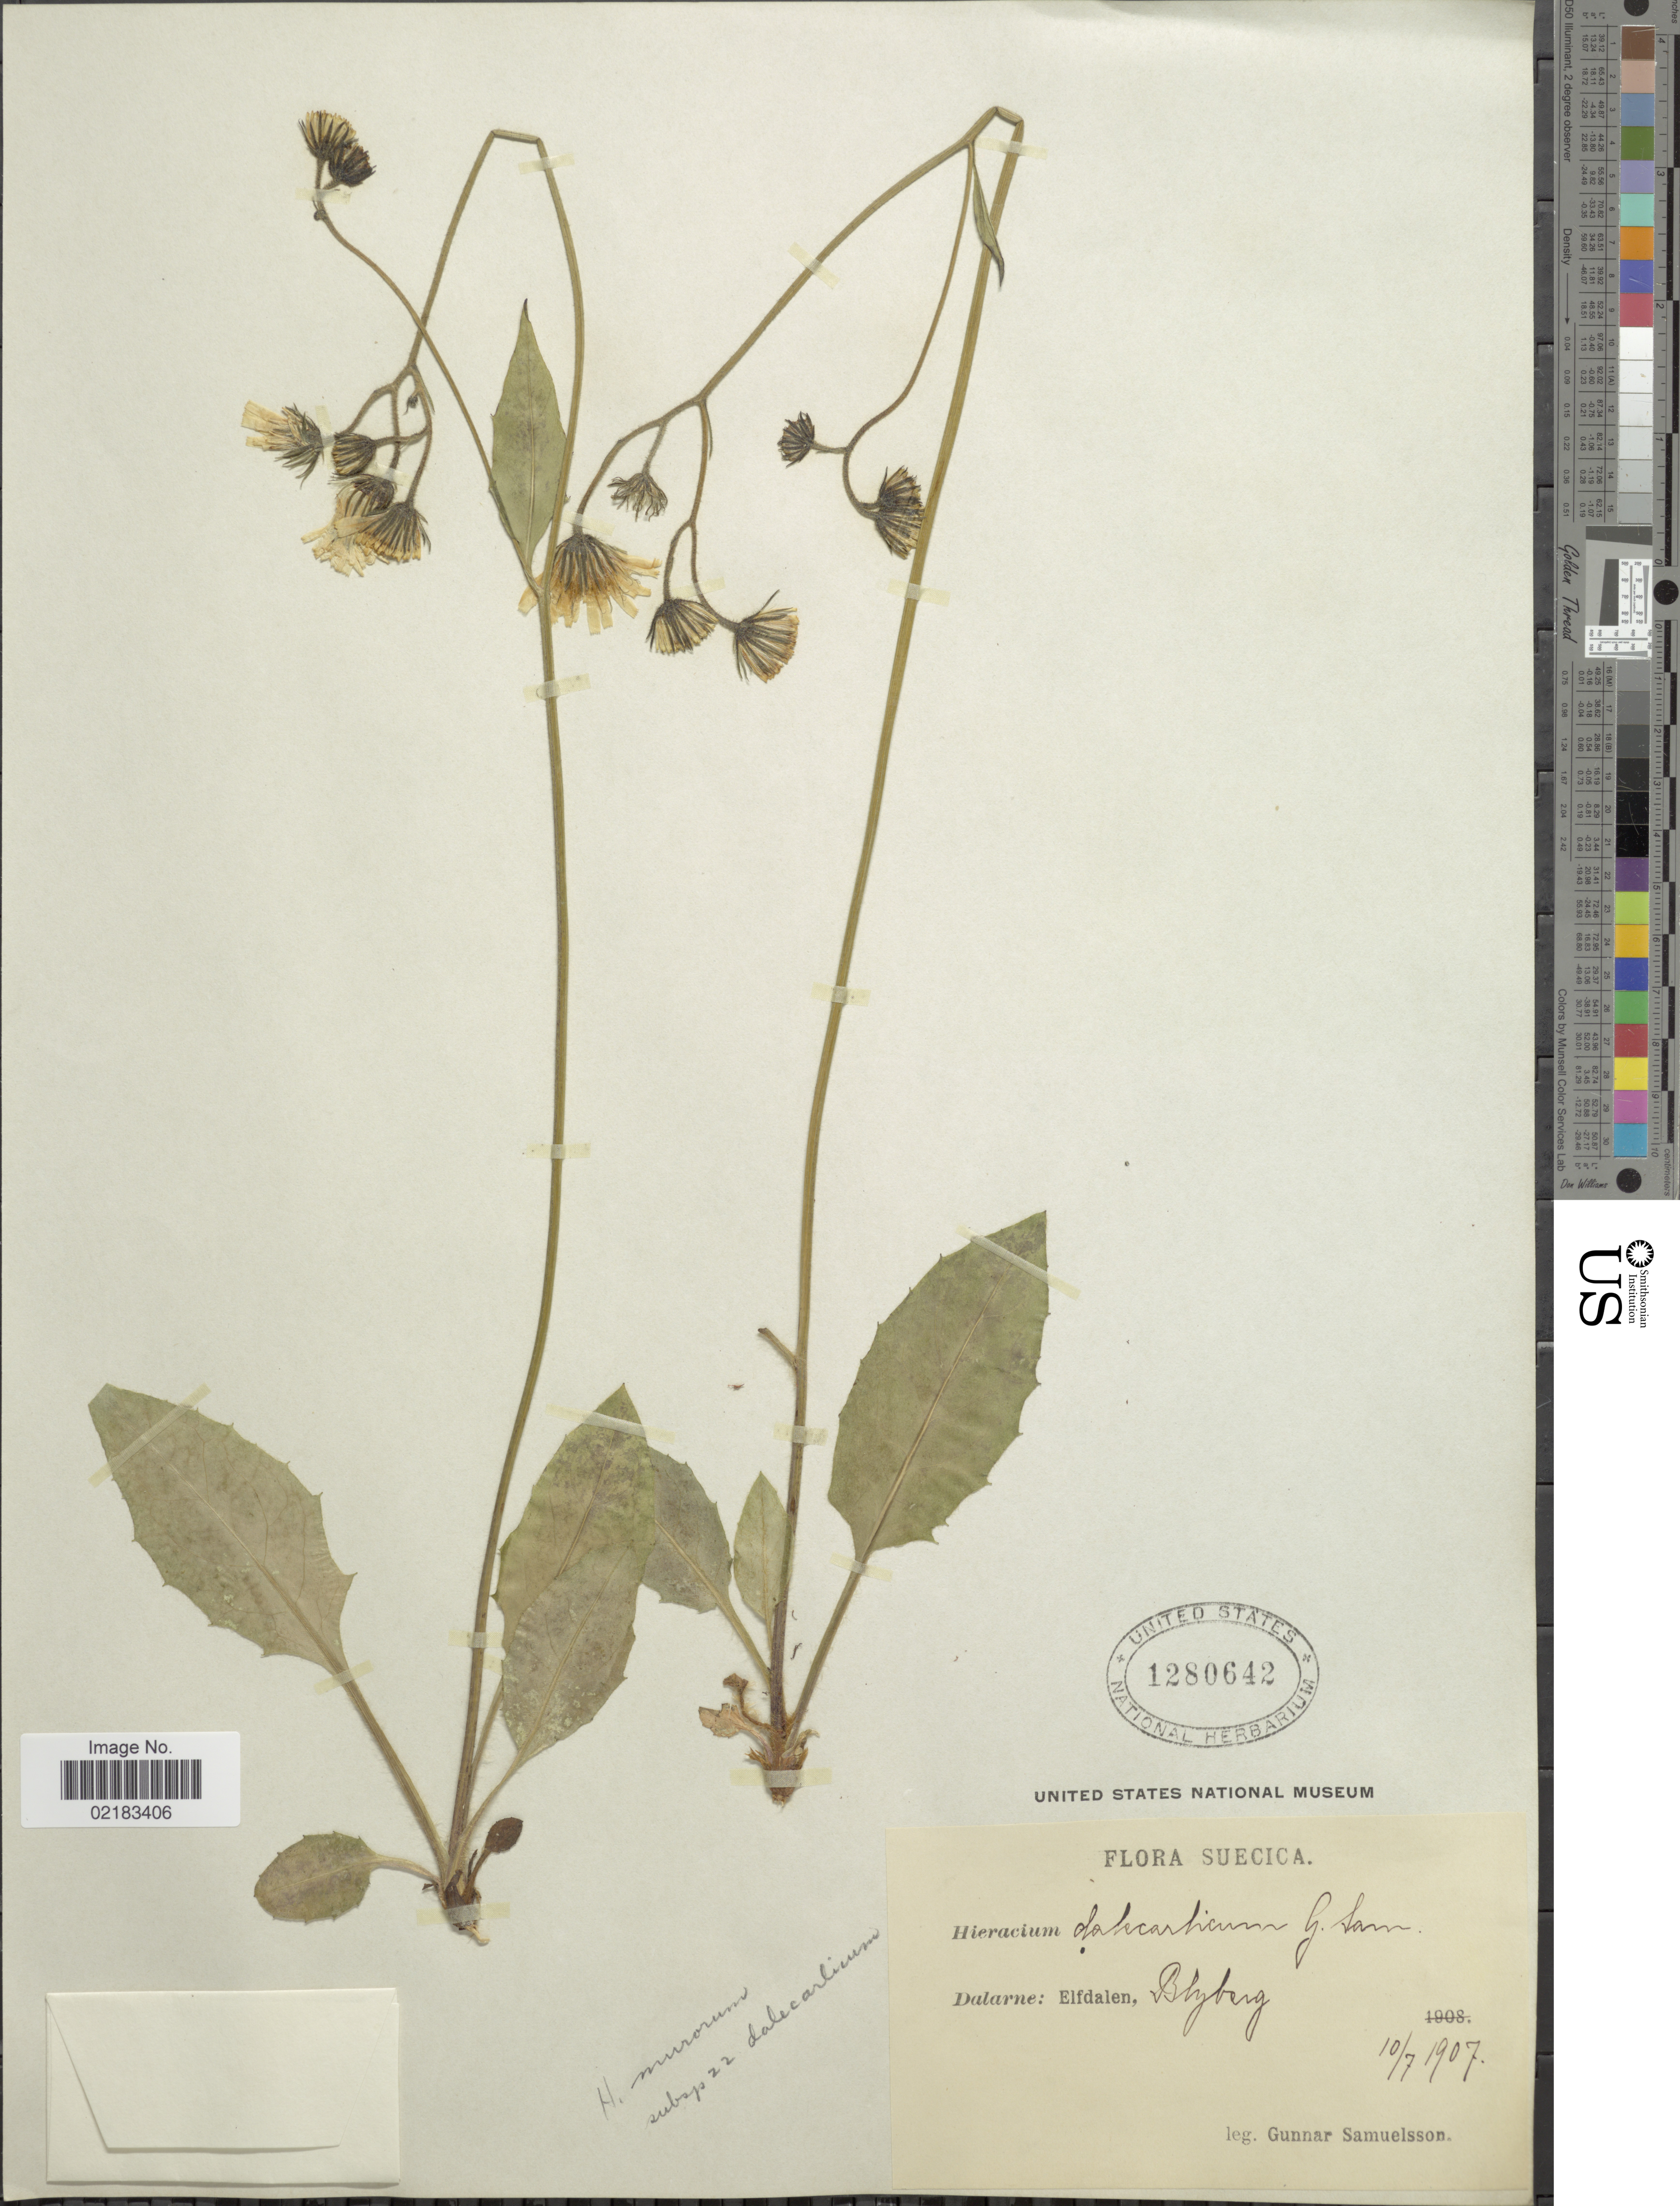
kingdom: Plantae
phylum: Tracheophyta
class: Magnoliopsida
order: Asterales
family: Asteraceae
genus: Hieracium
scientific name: Hieracium murorum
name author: L.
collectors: G. Samuelsson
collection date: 1907-07-10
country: Sweden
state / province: Dalarna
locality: Elfdalen Blijberg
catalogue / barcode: US 1280642